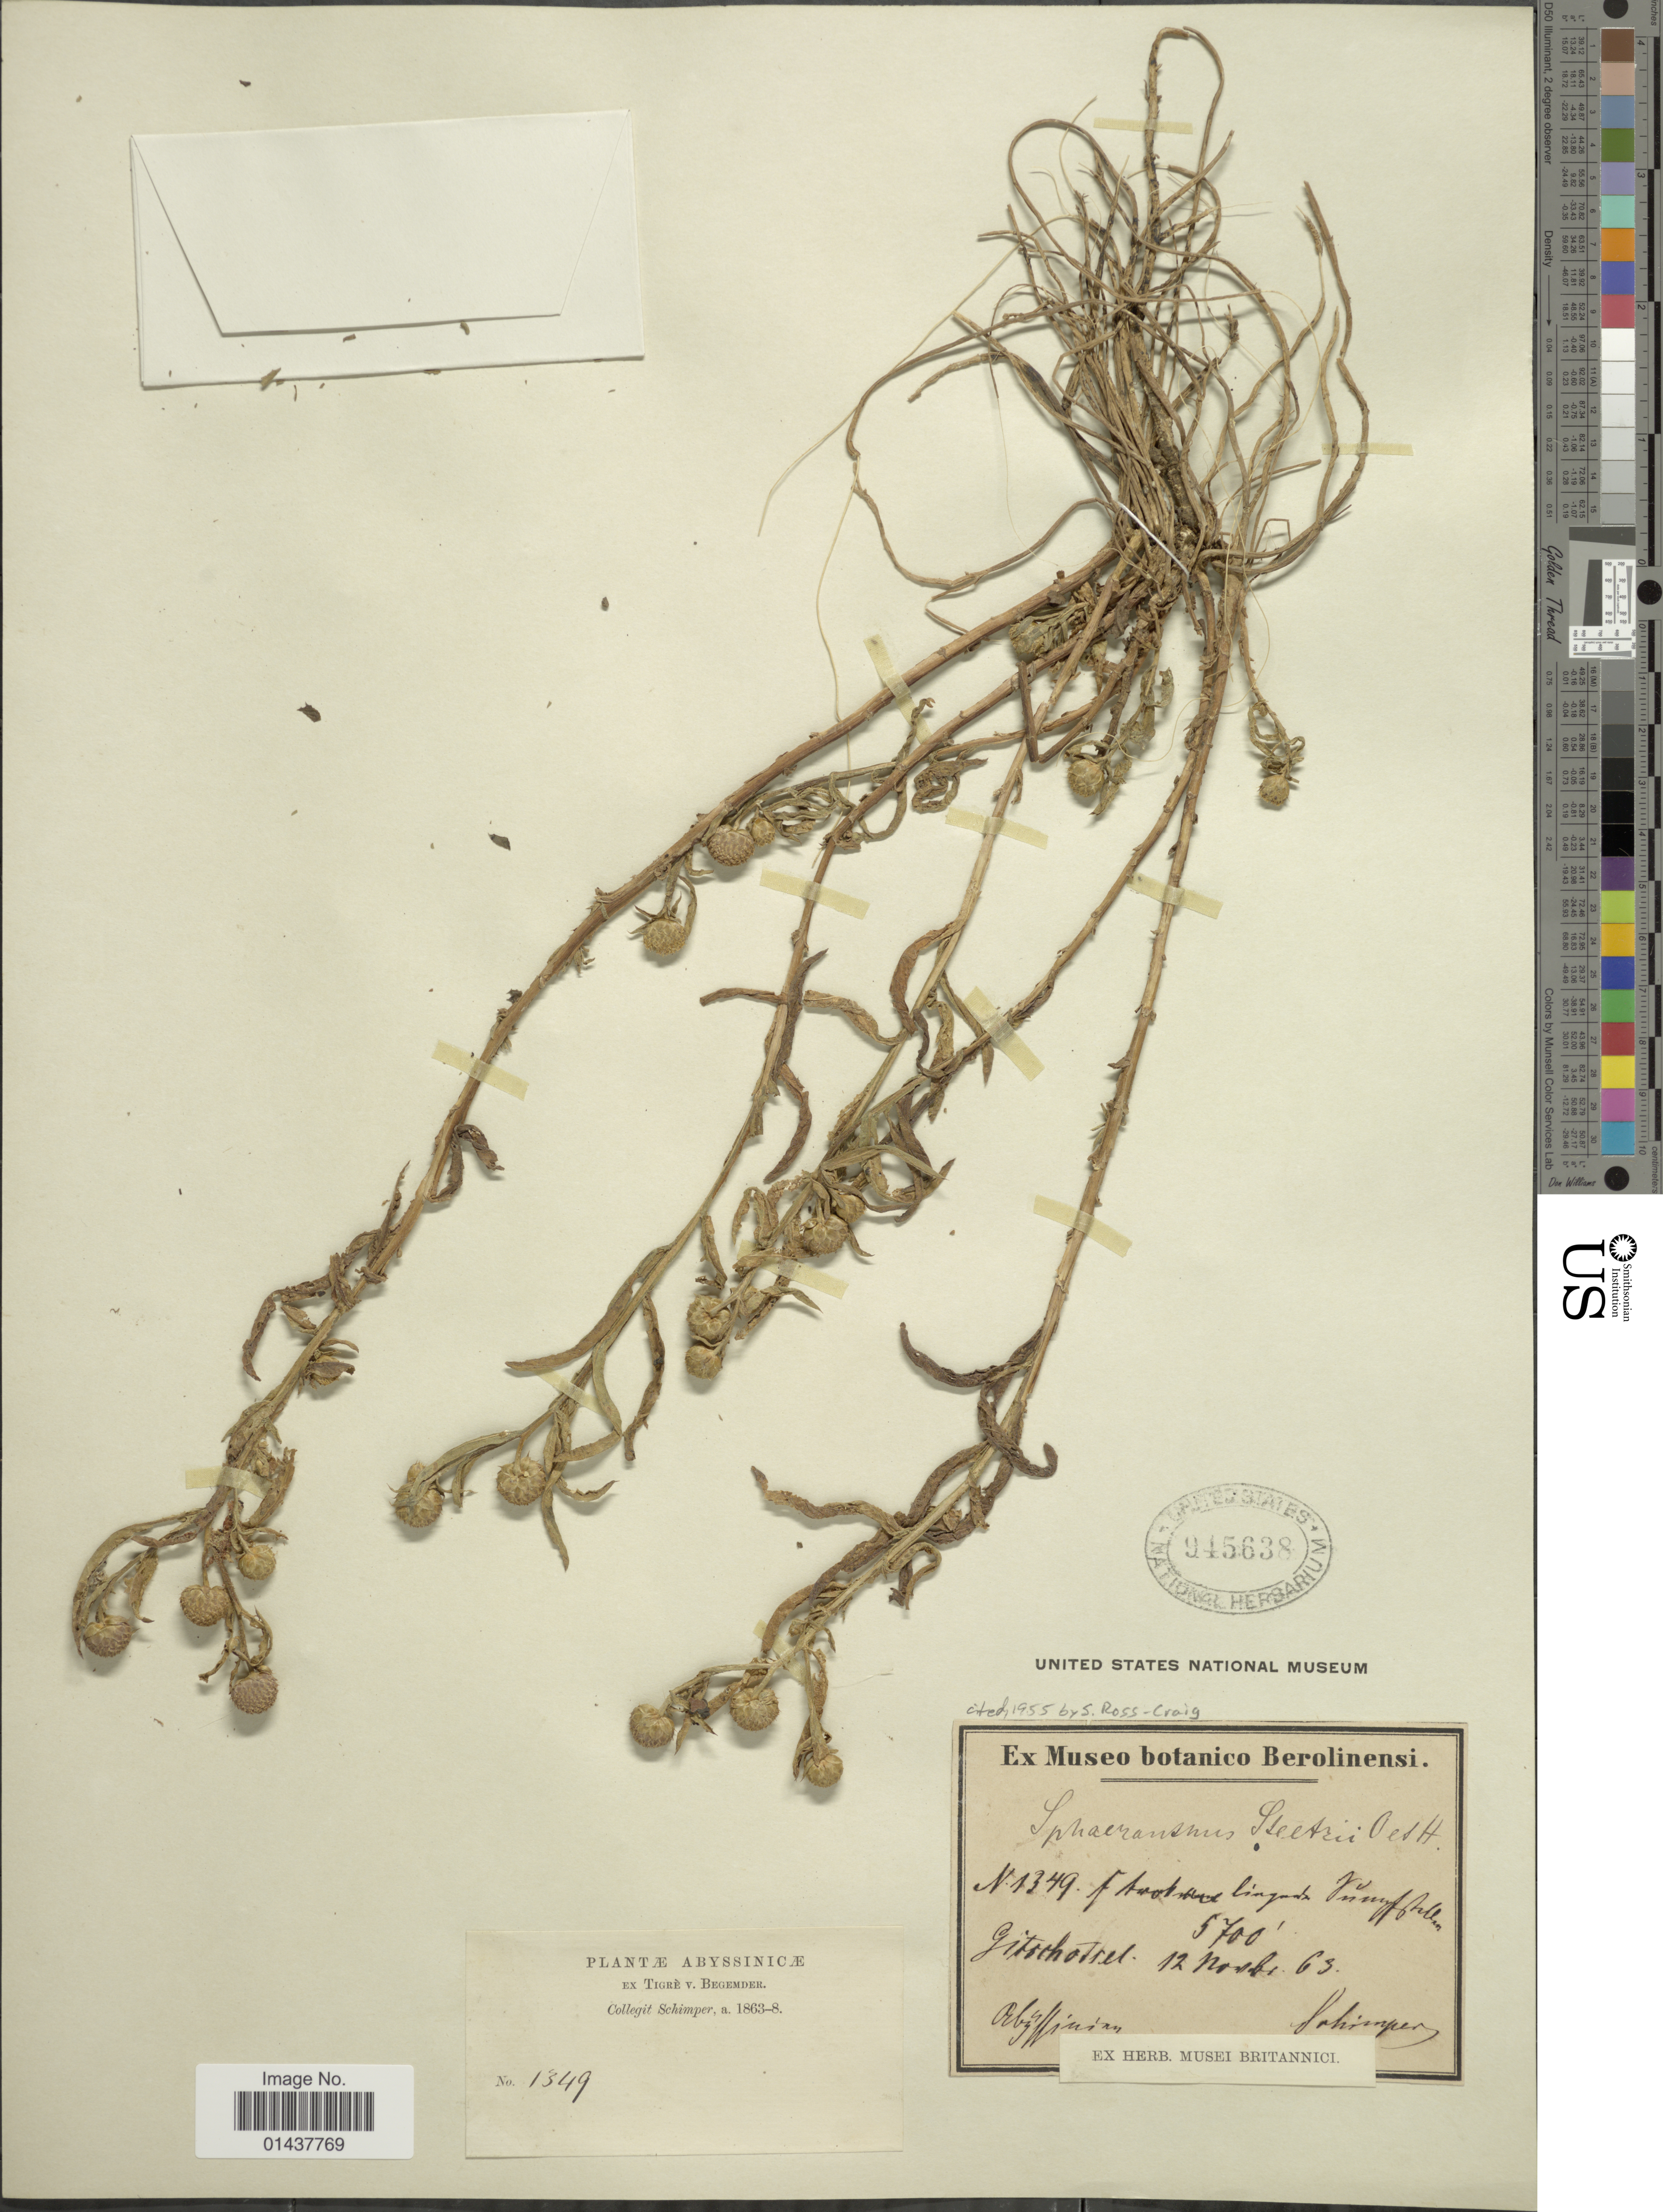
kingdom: Plantae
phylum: Tracheophyta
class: Magnoliopsida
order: Asterales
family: Asteraceae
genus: Sphaeranthus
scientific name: Sphaeranthus steetzii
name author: Oliv. & Hiern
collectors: -. Schimper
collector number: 1349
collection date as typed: Transcribed d/m/y: 12/11/63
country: Eritrea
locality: Gitschits [illegible text], Abyssinicæ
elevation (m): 1737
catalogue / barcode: US 945638